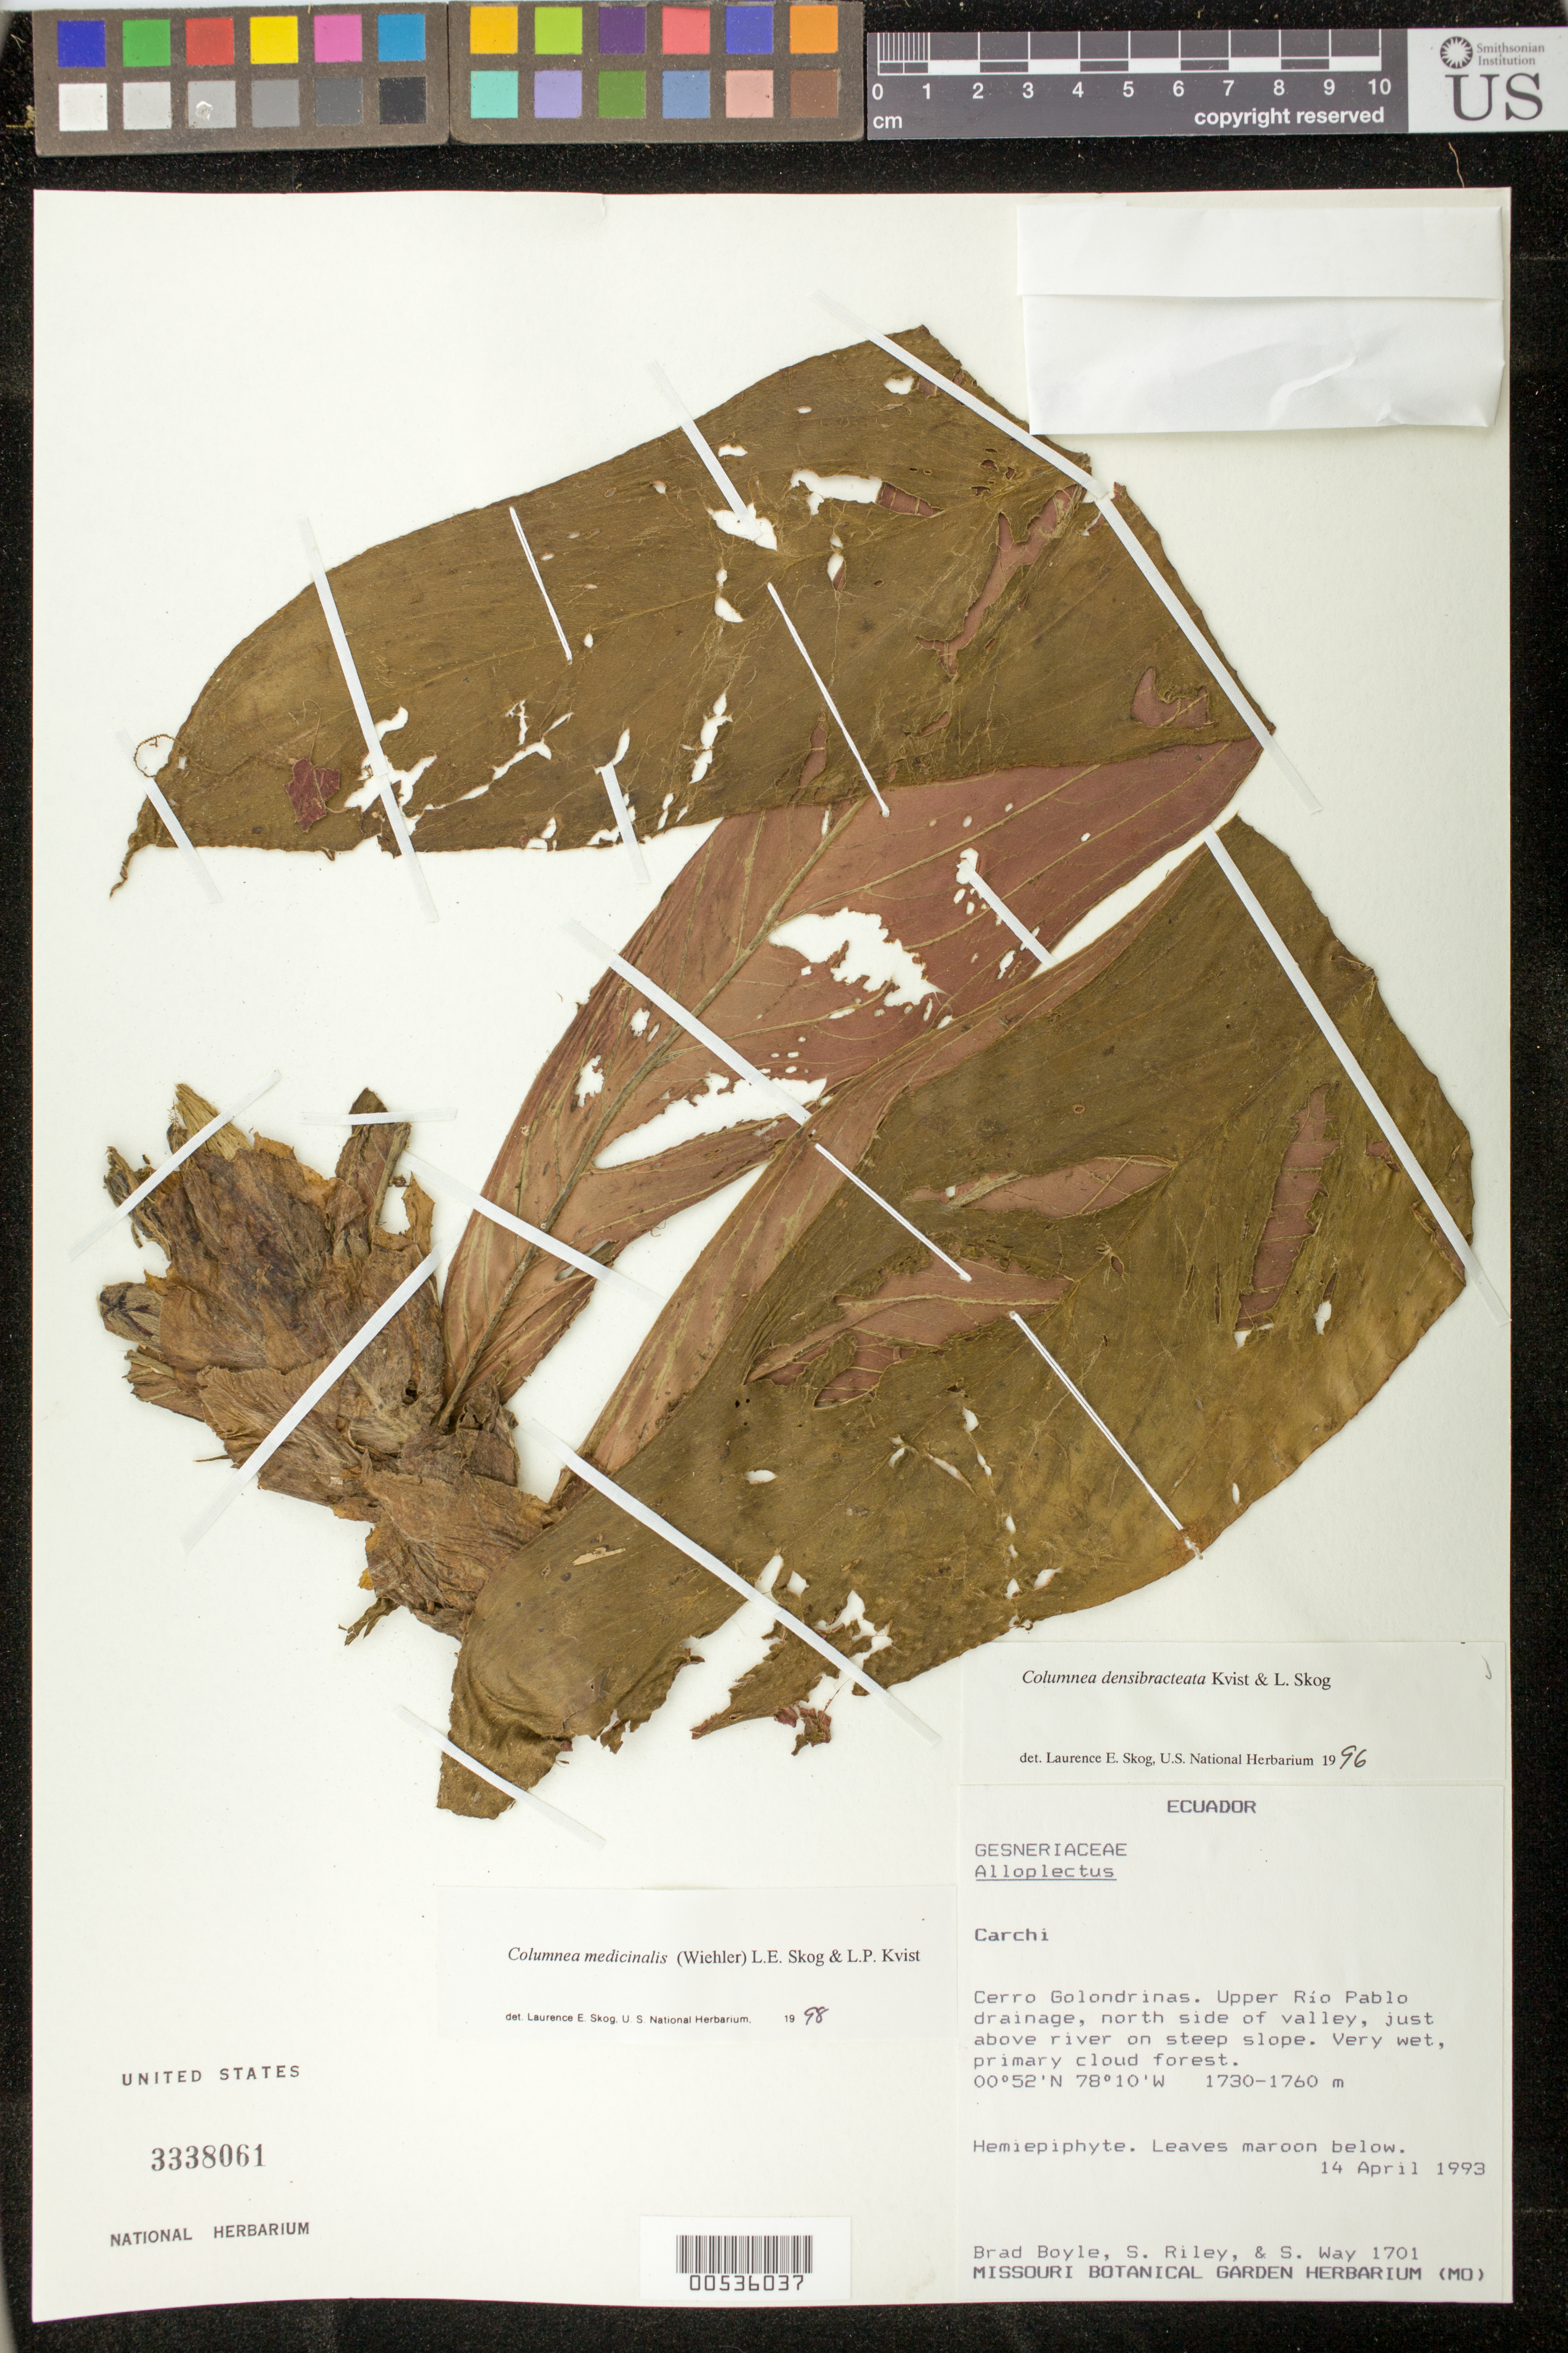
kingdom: Plantae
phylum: Tracheophyta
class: Magnoliopsida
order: Lamiales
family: Gesneriaceae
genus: Columnea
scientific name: Columnea medicinalis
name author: (Wiehler) L.E. Skog & L.P. Kvist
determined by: Skog, Laurence E.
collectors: B. Boyle, S. Riley & S. Way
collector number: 1701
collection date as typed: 14 Apr 1993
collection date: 1993-04-14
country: Ecuador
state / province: Carchi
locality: Cerro Golondrinas, upper Río Pablo drainage, N side of valley, just above river on steep slope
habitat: Very wet, primary cloud forest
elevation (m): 1730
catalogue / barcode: US 3338061